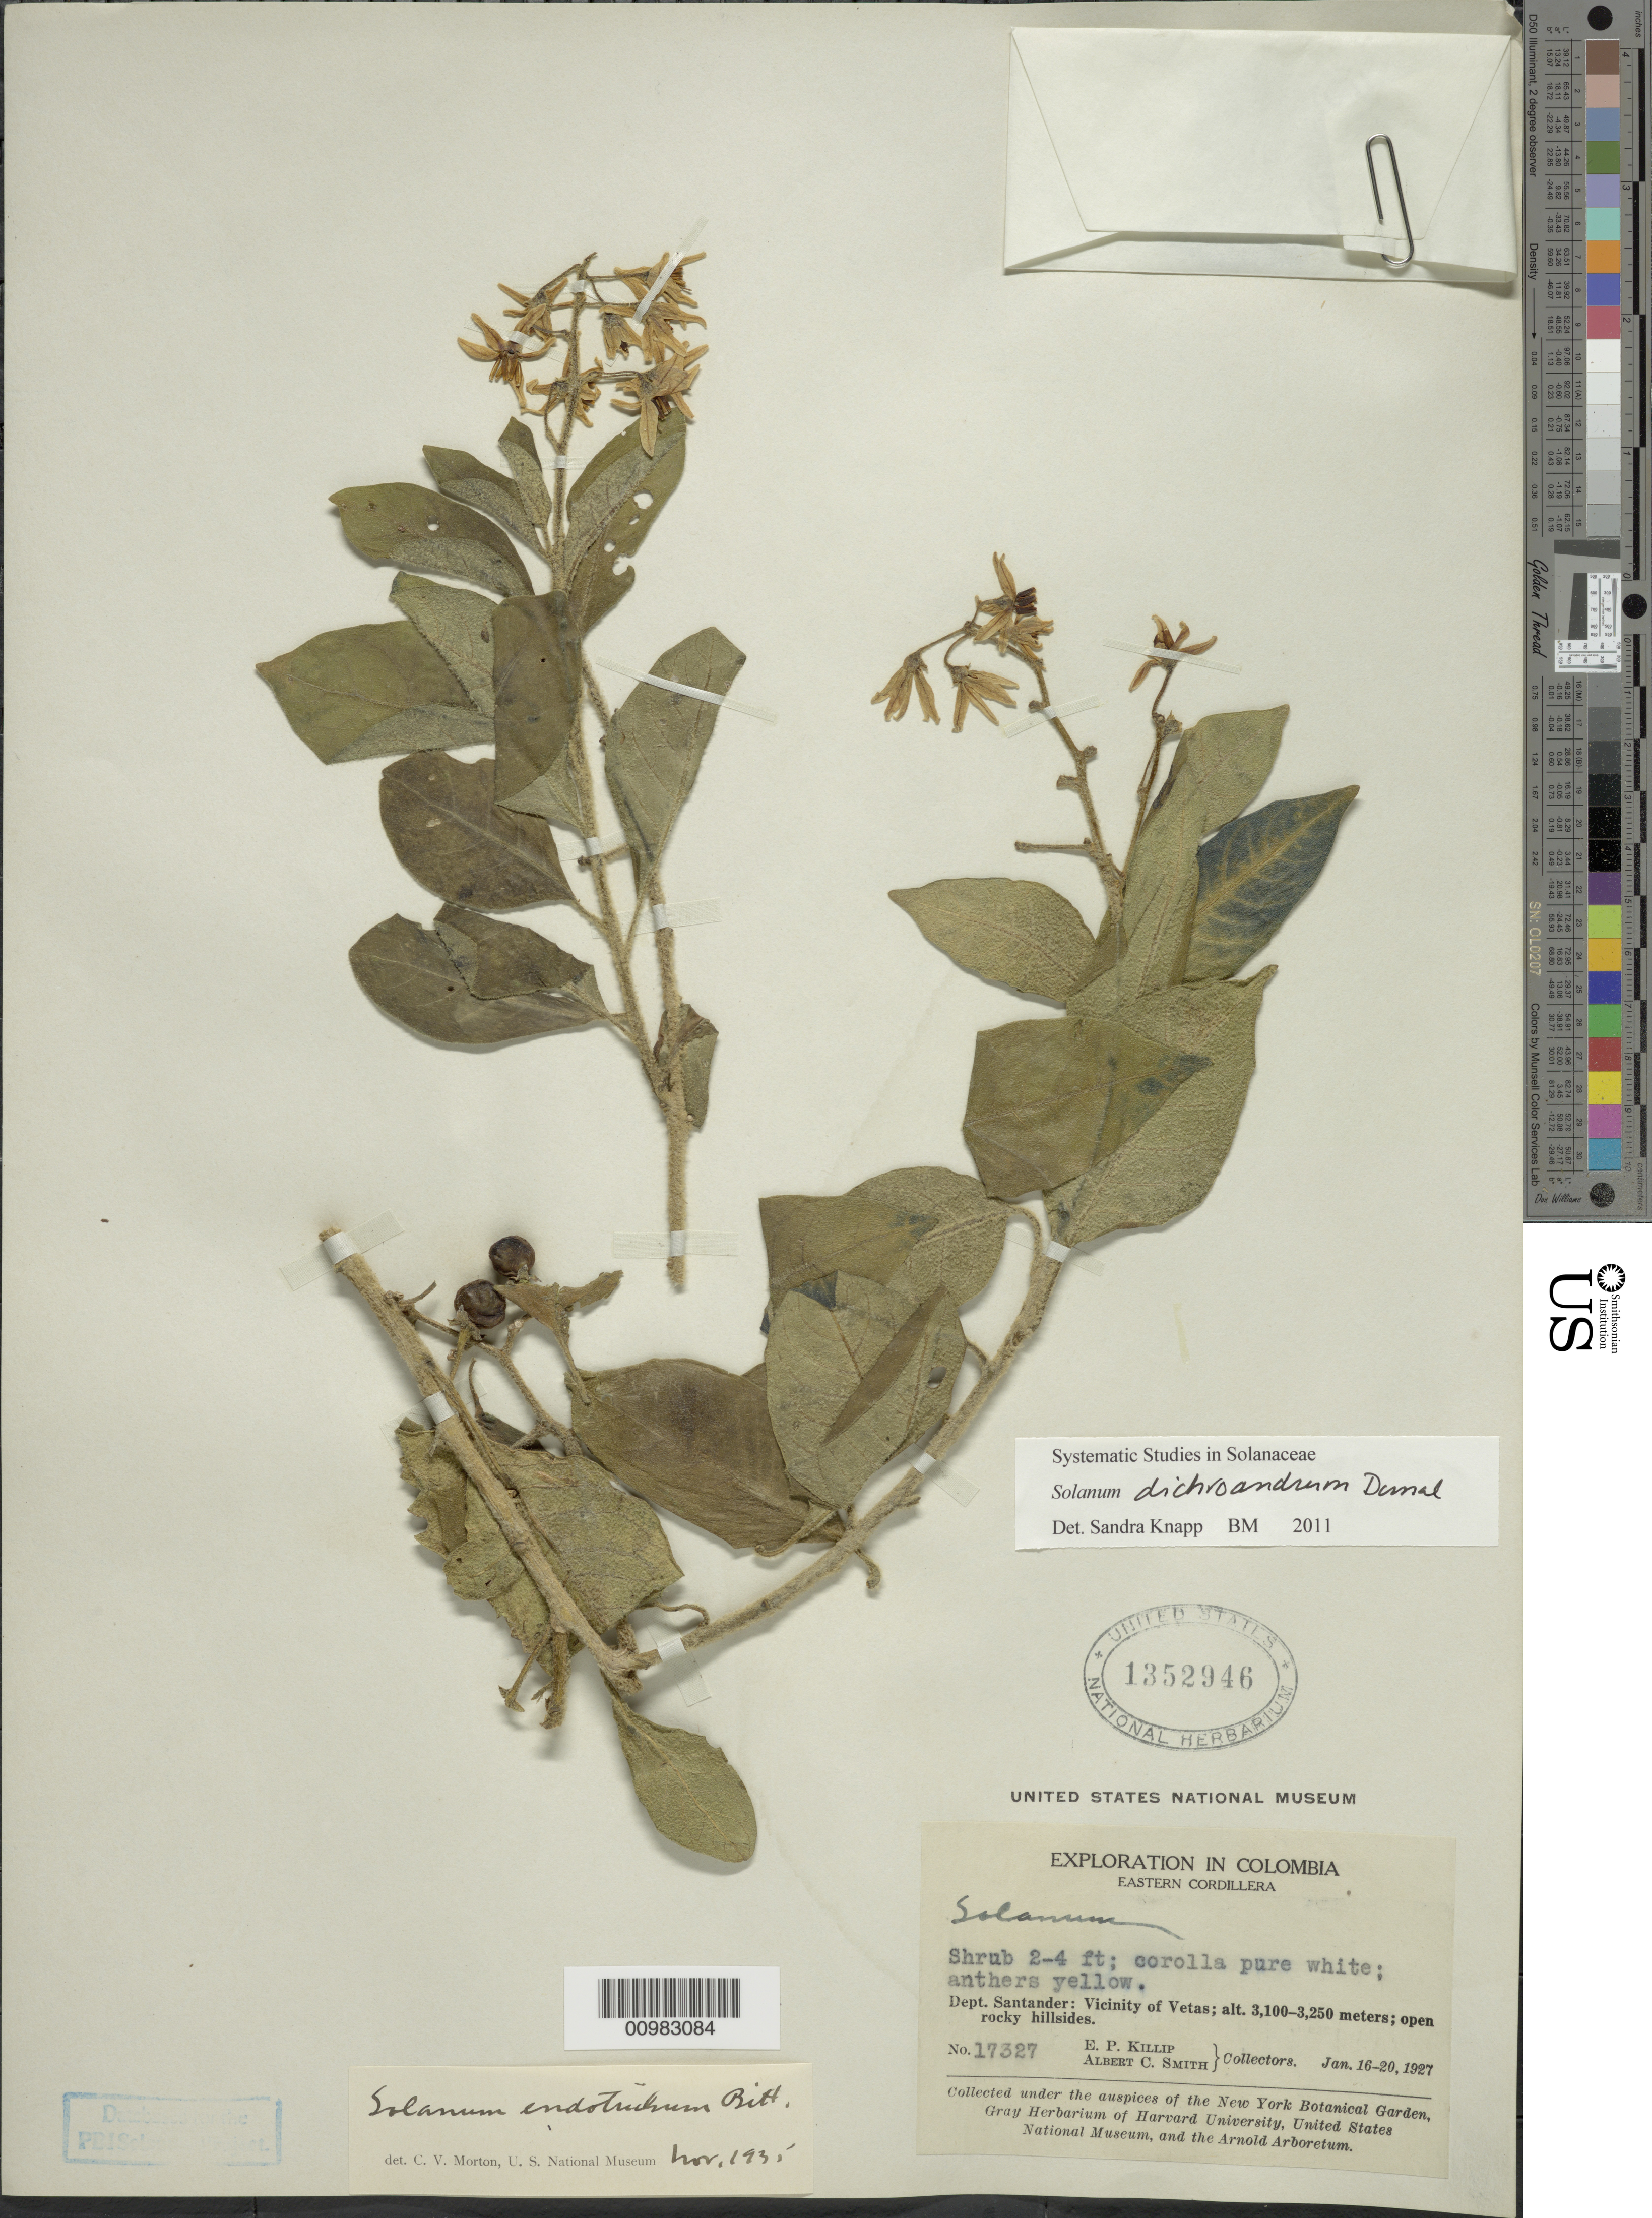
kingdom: Plantae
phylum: Tracheophyta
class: Magnoliopsida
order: Solanales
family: Solanaceae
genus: Solanum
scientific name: Solanum dichroandrum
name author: Dunal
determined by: Knapp, S. D.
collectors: E. P. Killip & A. C. Smith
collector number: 17327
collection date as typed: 16 Jan 1927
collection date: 1927-01-16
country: Colombia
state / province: Santander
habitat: open rocky hillsides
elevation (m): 3100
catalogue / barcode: US 1352946